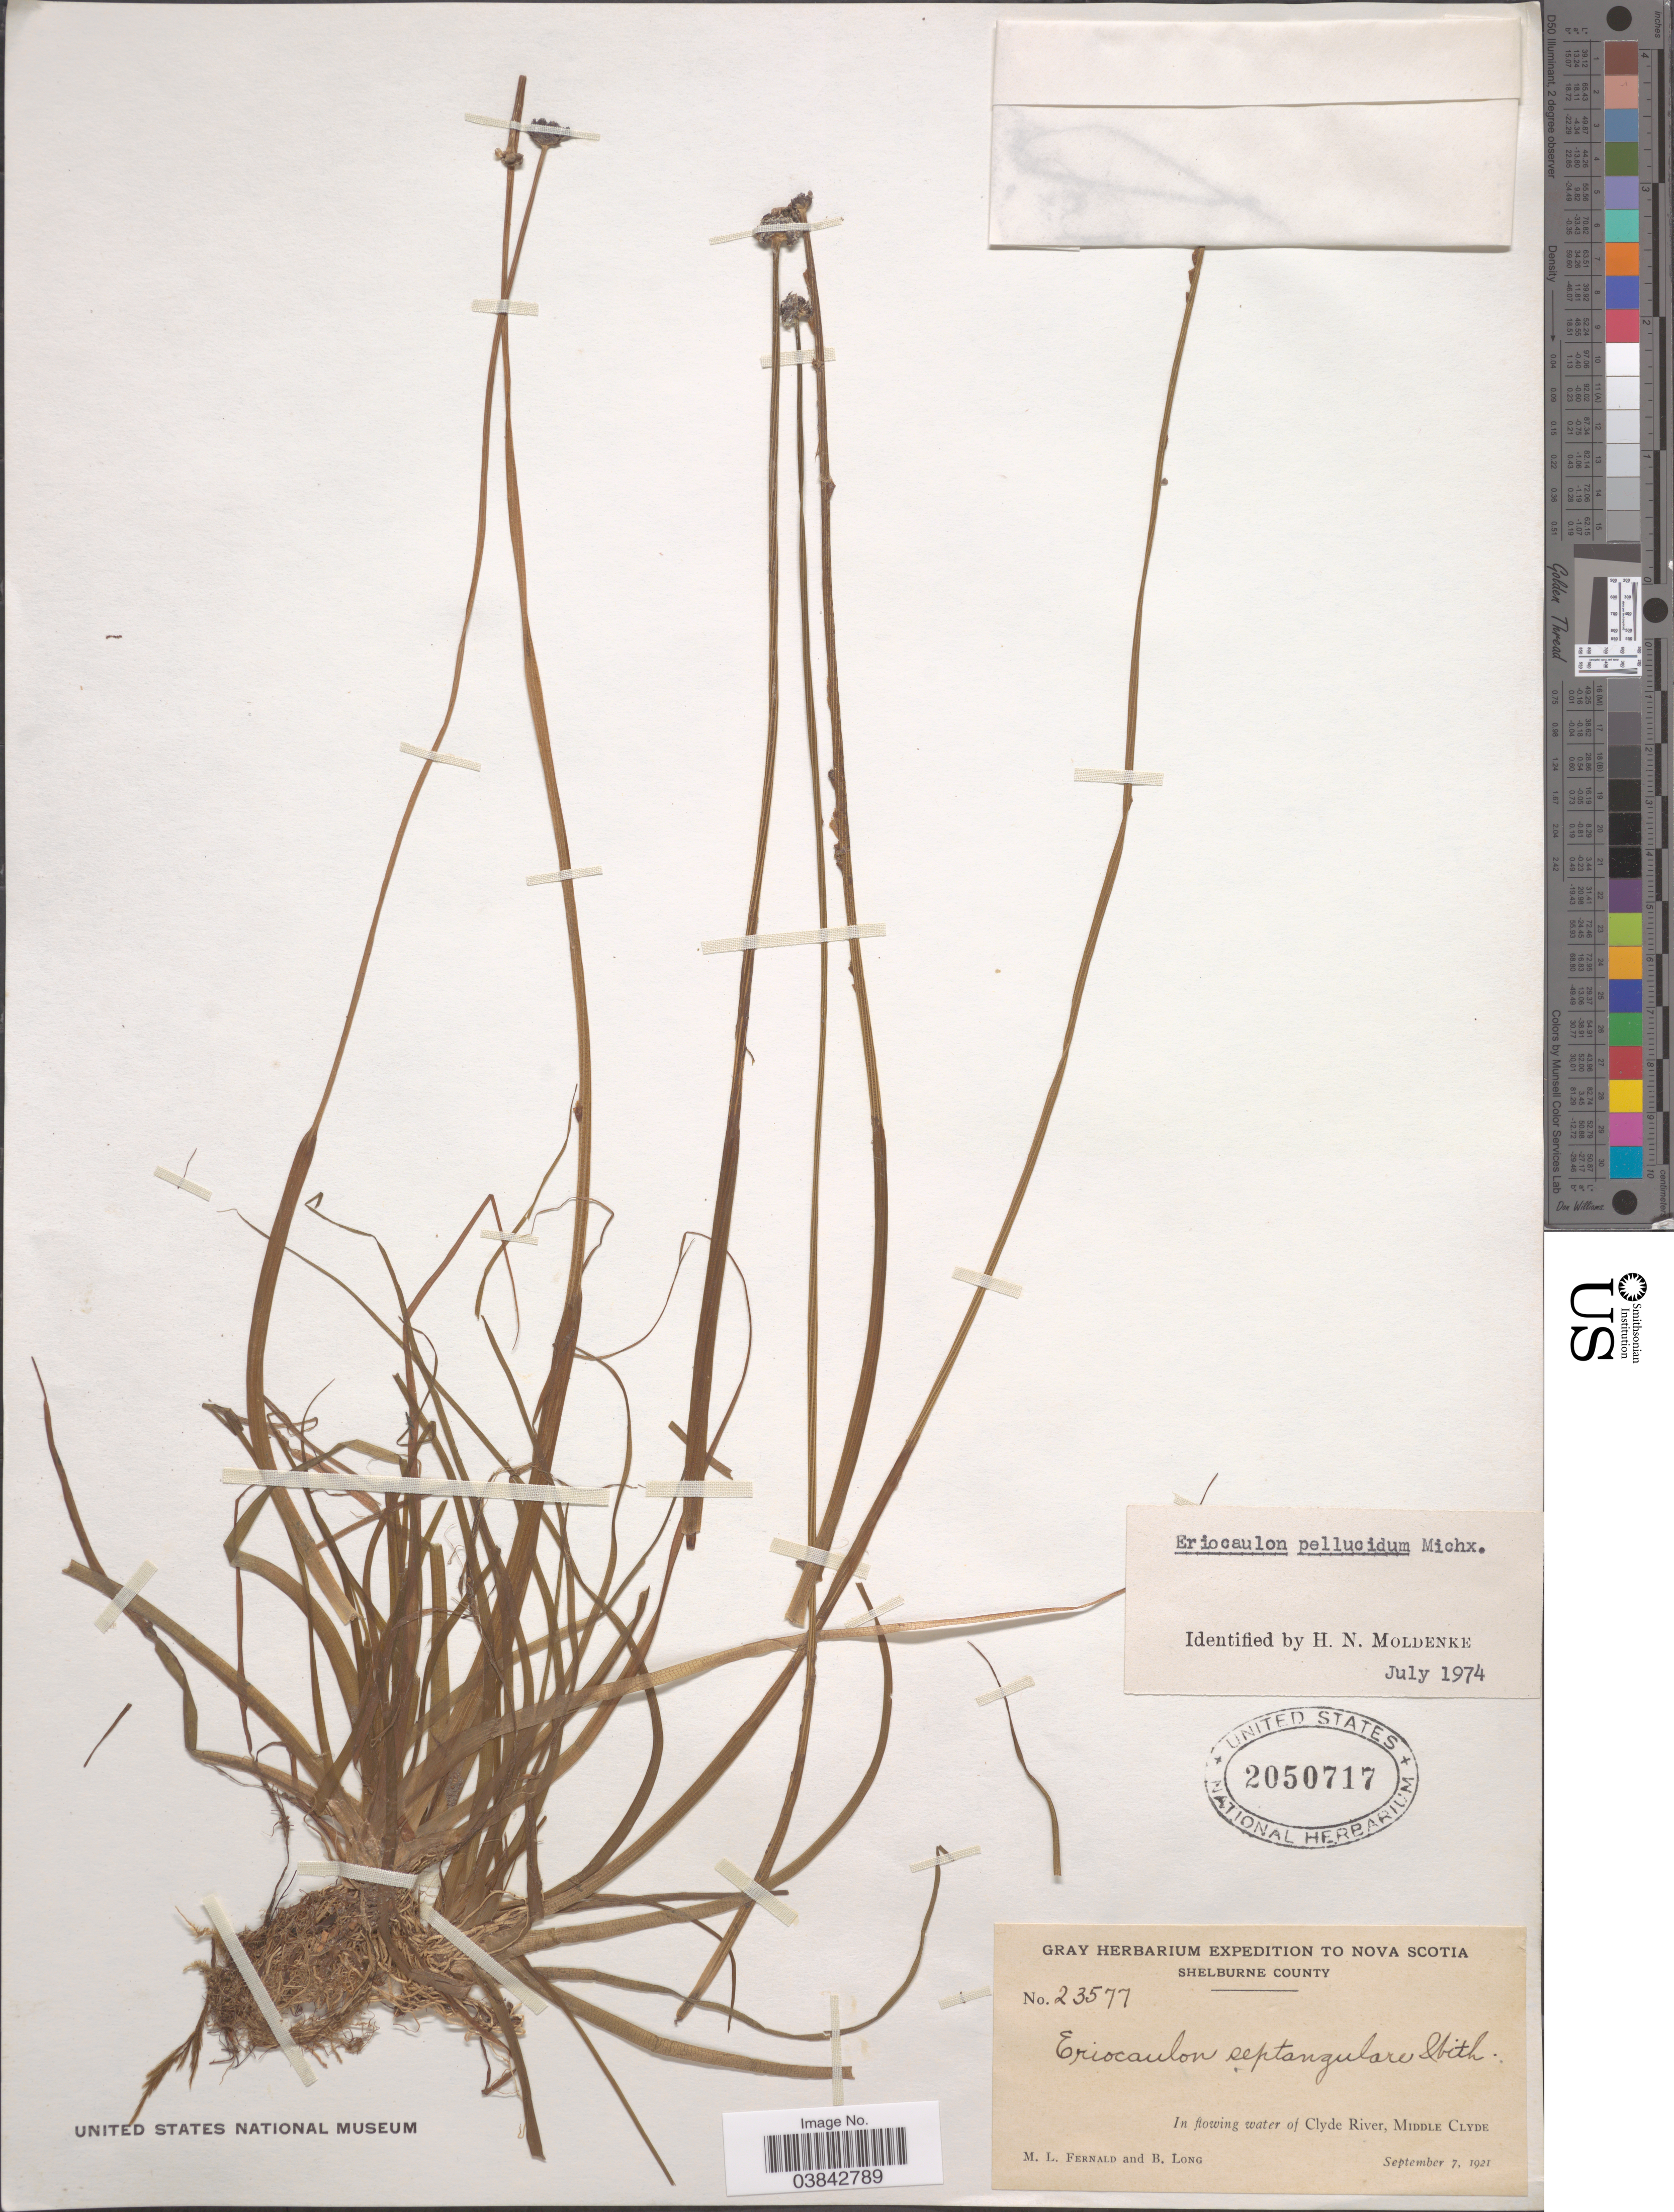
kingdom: Plantae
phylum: Tracheophyta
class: Liliopsida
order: Poales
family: Eriocaulaceae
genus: Eriocaulon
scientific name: Eriocaulon aquaticum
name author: (Hill) Druce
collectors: M. L. Fernald & B. Long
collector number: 23577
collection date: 1921-09-07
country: Canada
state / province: Nova Scotia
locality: Shelburne County. In flowing water of Clyde River, Middle Clyde.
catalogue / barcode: US 2050717